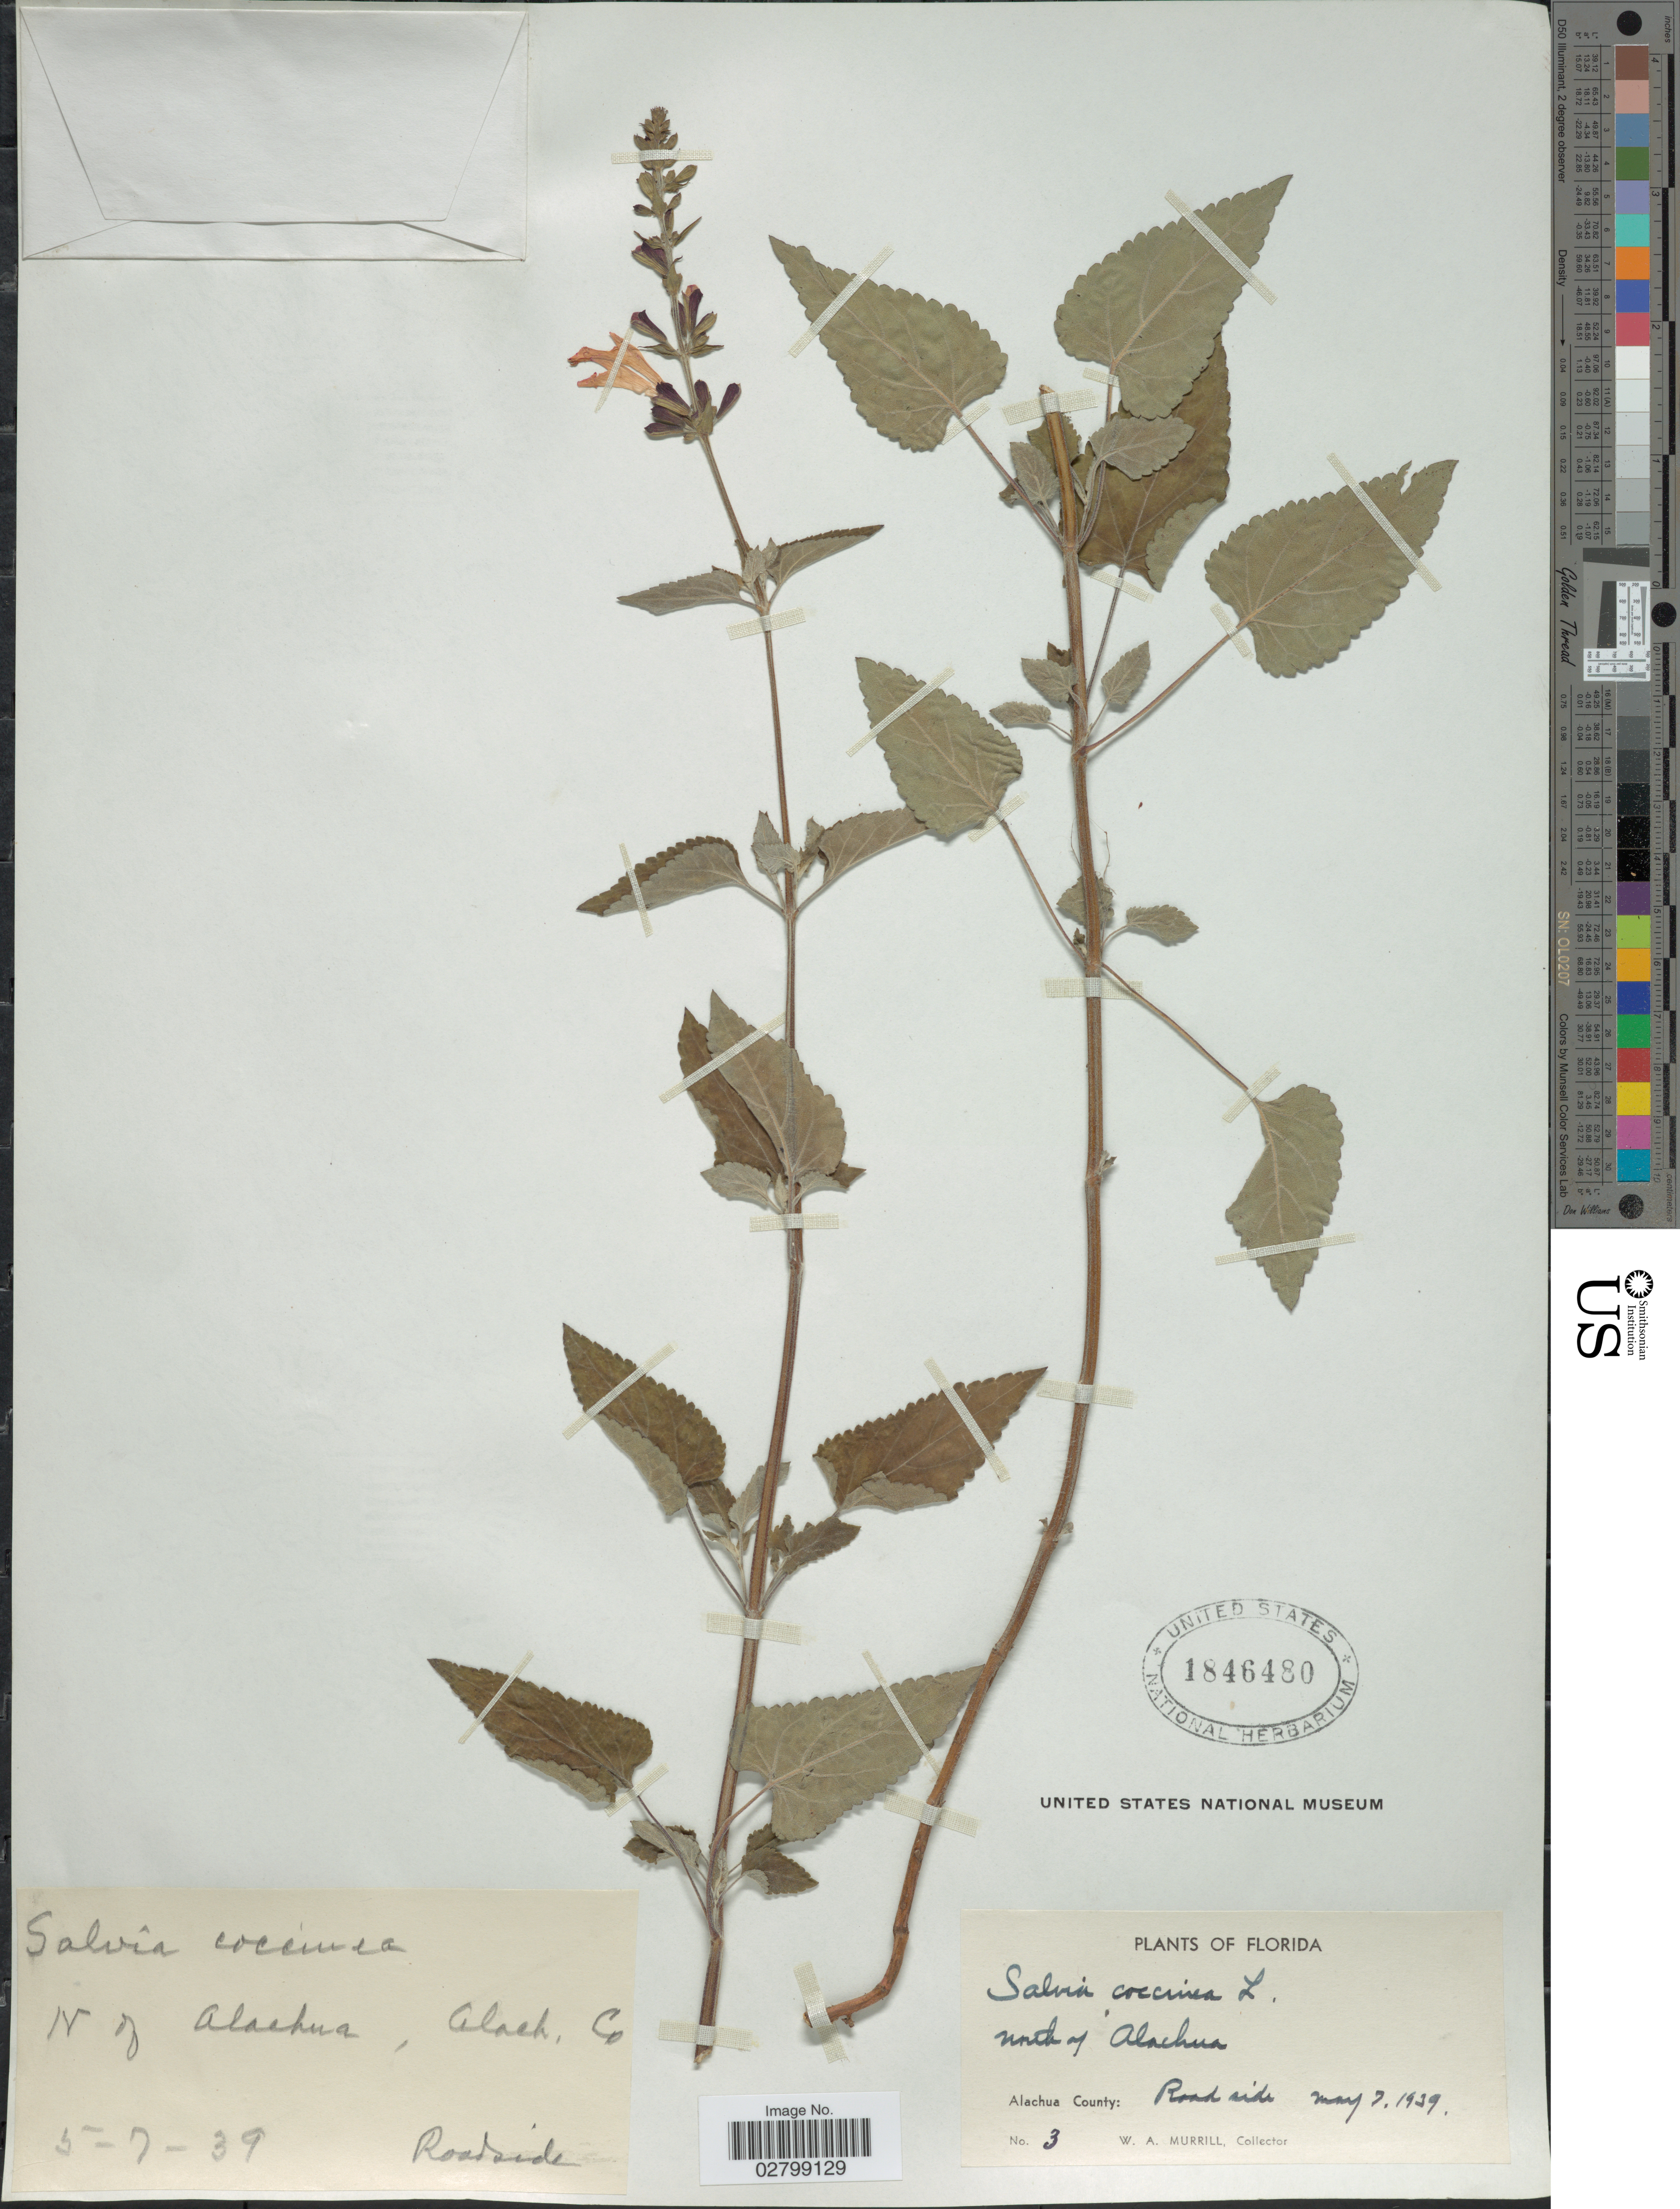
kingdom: Plantae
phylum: Tracheophyta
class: Magnoliopsida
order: Lamiales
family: Lamiaceae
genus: Salvia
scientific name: Salvia coccinea 'Naples Lavender'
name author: L. f. ex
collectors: W. A. Murrill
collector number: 3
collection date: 1939-05-07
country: United States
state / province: Florida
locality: North of Alachua, Alachua County.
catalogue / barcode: US 1846480